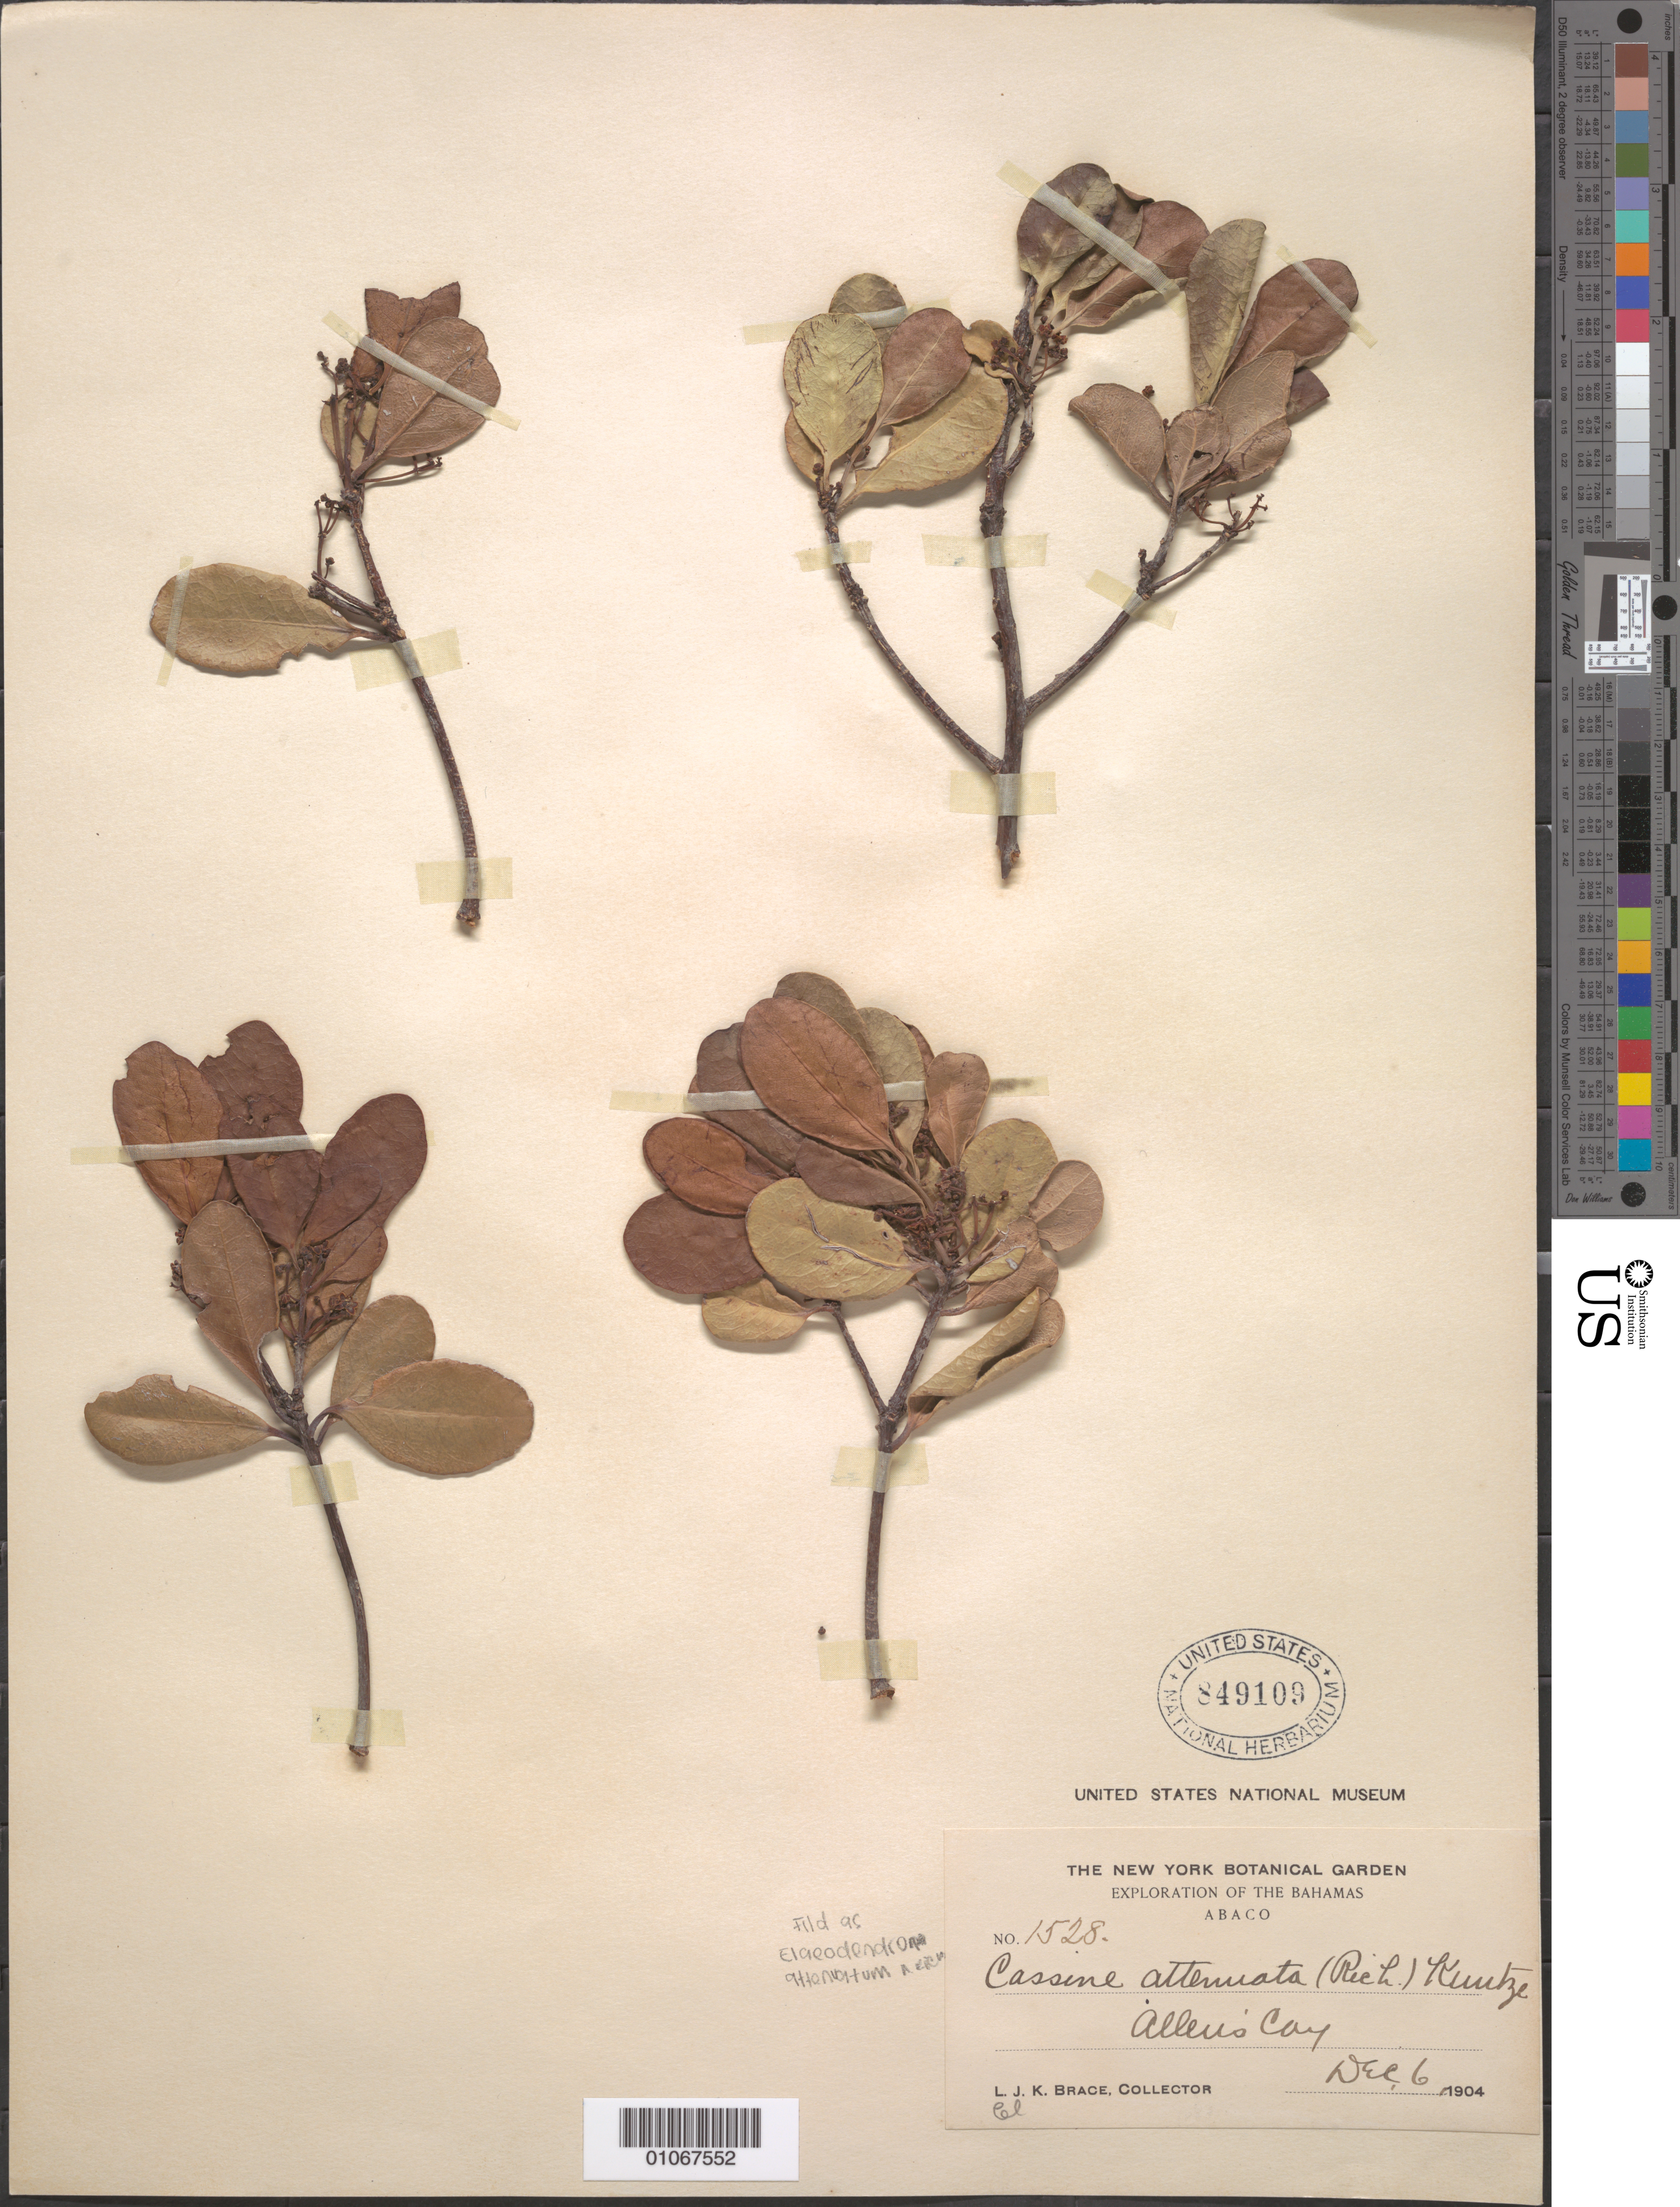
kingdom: Plantae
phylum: Tracheophyta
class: Magnoliopsida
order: Celastrales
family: Celastraceae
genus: Elaeodendron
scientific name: Elaeodendron attenuatum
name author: A. Rich.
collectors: L. J. K. Brace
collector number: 1528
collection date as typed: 06 Feb 1904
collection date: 1904-02-06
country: Bahamas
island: Abaco I.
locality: Alleins Cay.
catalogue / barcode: US 849109